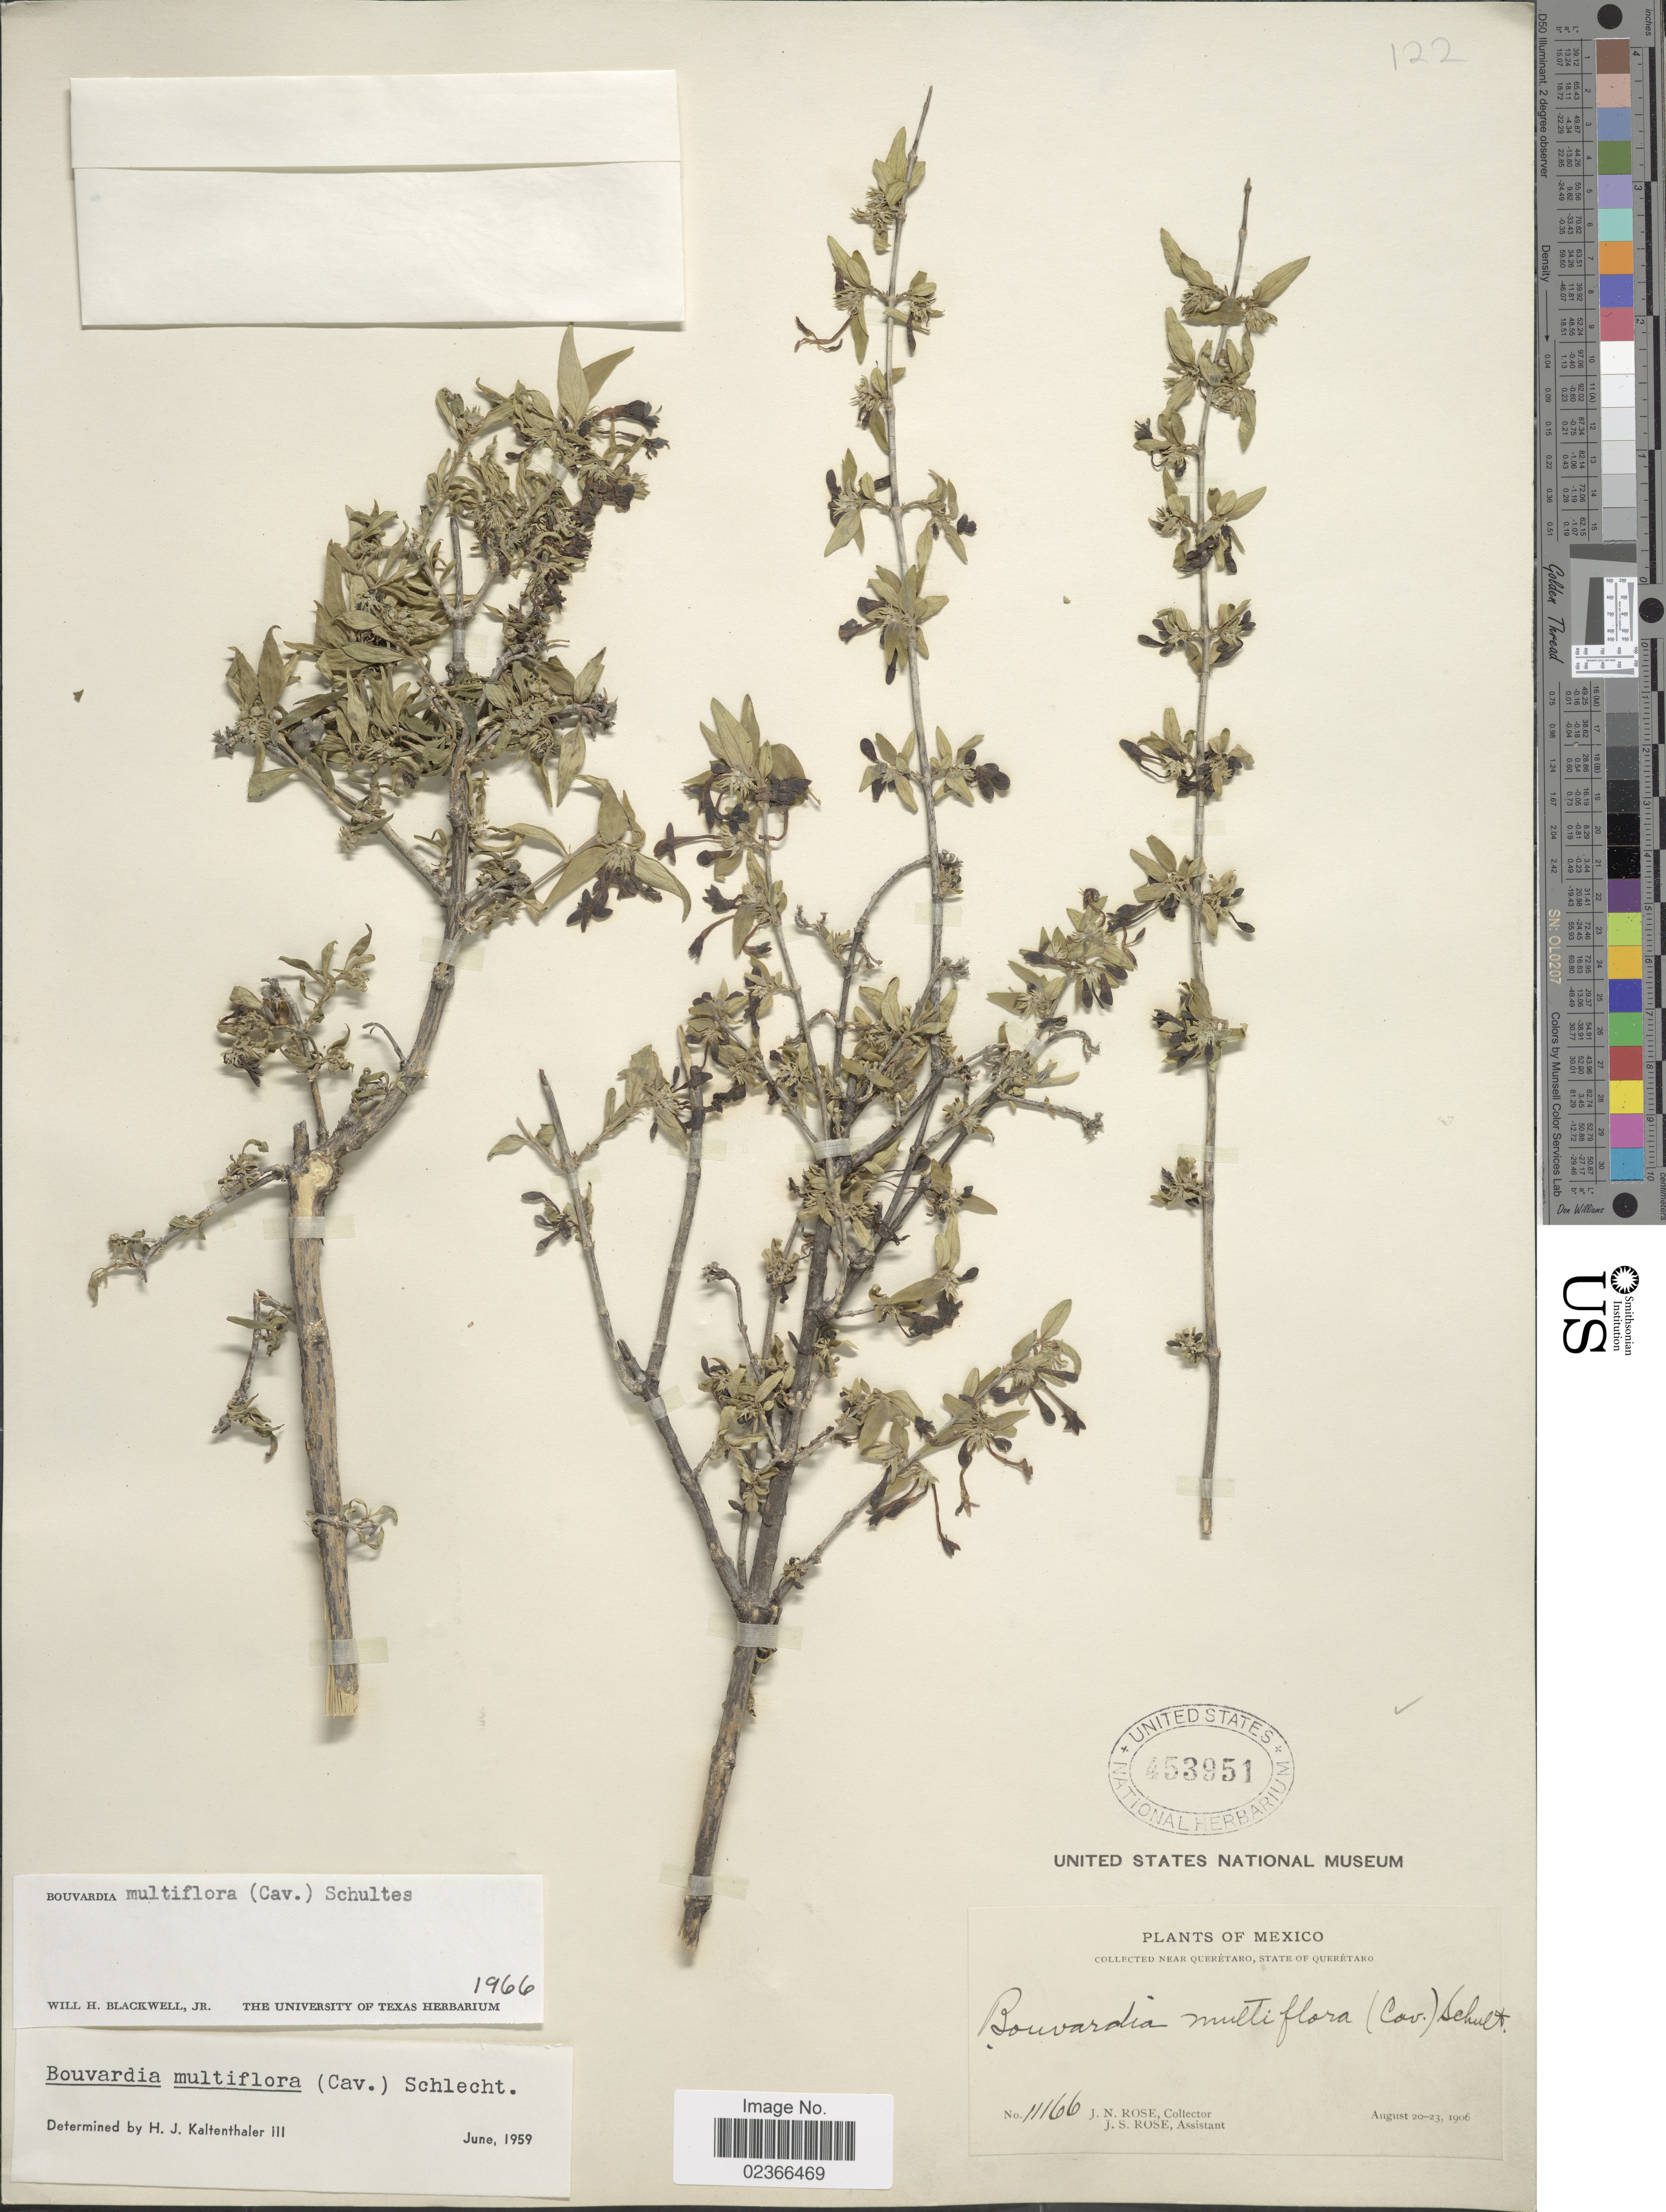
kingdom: Plantae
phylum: Tracheophyta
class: Magnoliopsida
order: Gentianales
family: Rubiaceae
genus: Bouvardia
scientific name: Bouvardia multiflora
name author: (Cav.) Schult.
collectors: J. N. Rose & J. S. Rose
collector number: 11166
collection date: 1906-08-20/1906-08-23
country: Mexico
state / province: Querétaro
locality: Near Queretaro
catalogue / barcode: US 453951